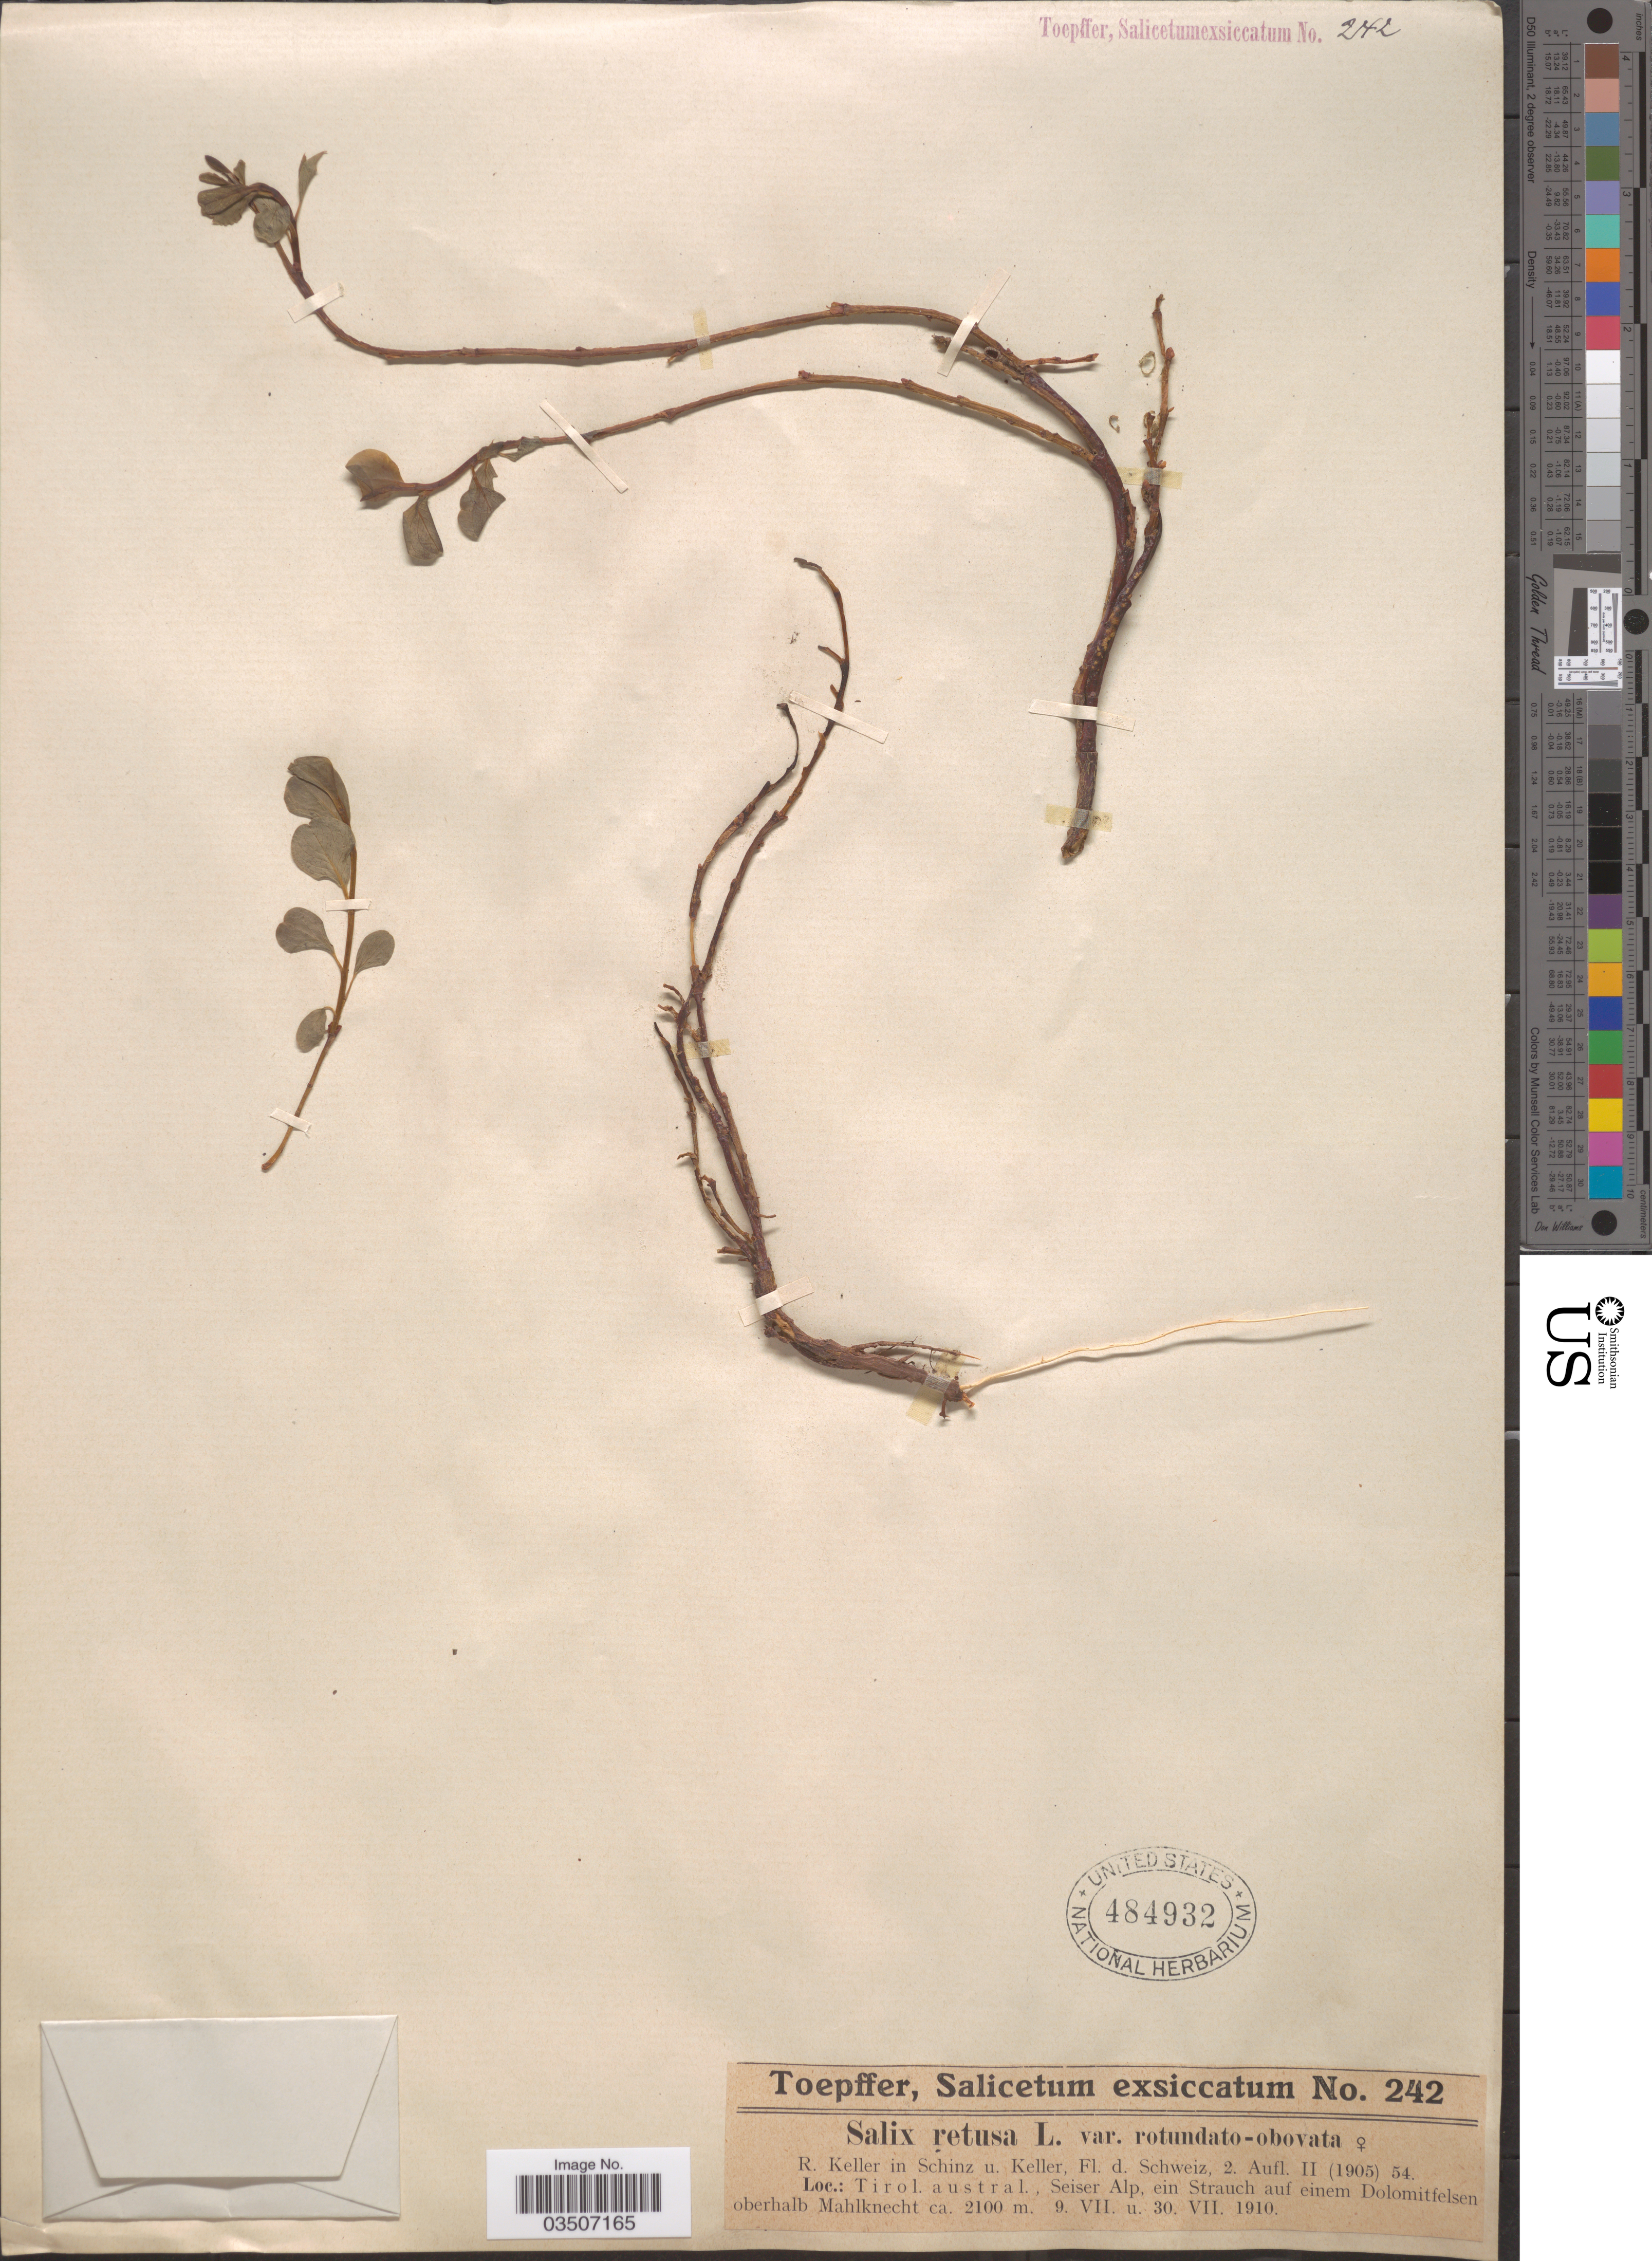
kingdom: Plantae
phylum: Tracheophyta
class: Magnoliopsida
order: Malpighiales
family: Salicaceae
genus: Salix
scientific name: Salix retusa var. rotundato-obovata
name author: R. Keller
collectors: A. Toepffer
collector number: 242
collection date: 1910-07-09/1910-07-30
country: Austria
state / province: Styria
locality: Tirol. austral., Seiser Alp, ein Strauch auf einem Dolomitfelsen oberhalb Mahlknecht.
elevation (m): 2100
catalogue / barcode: US 484932